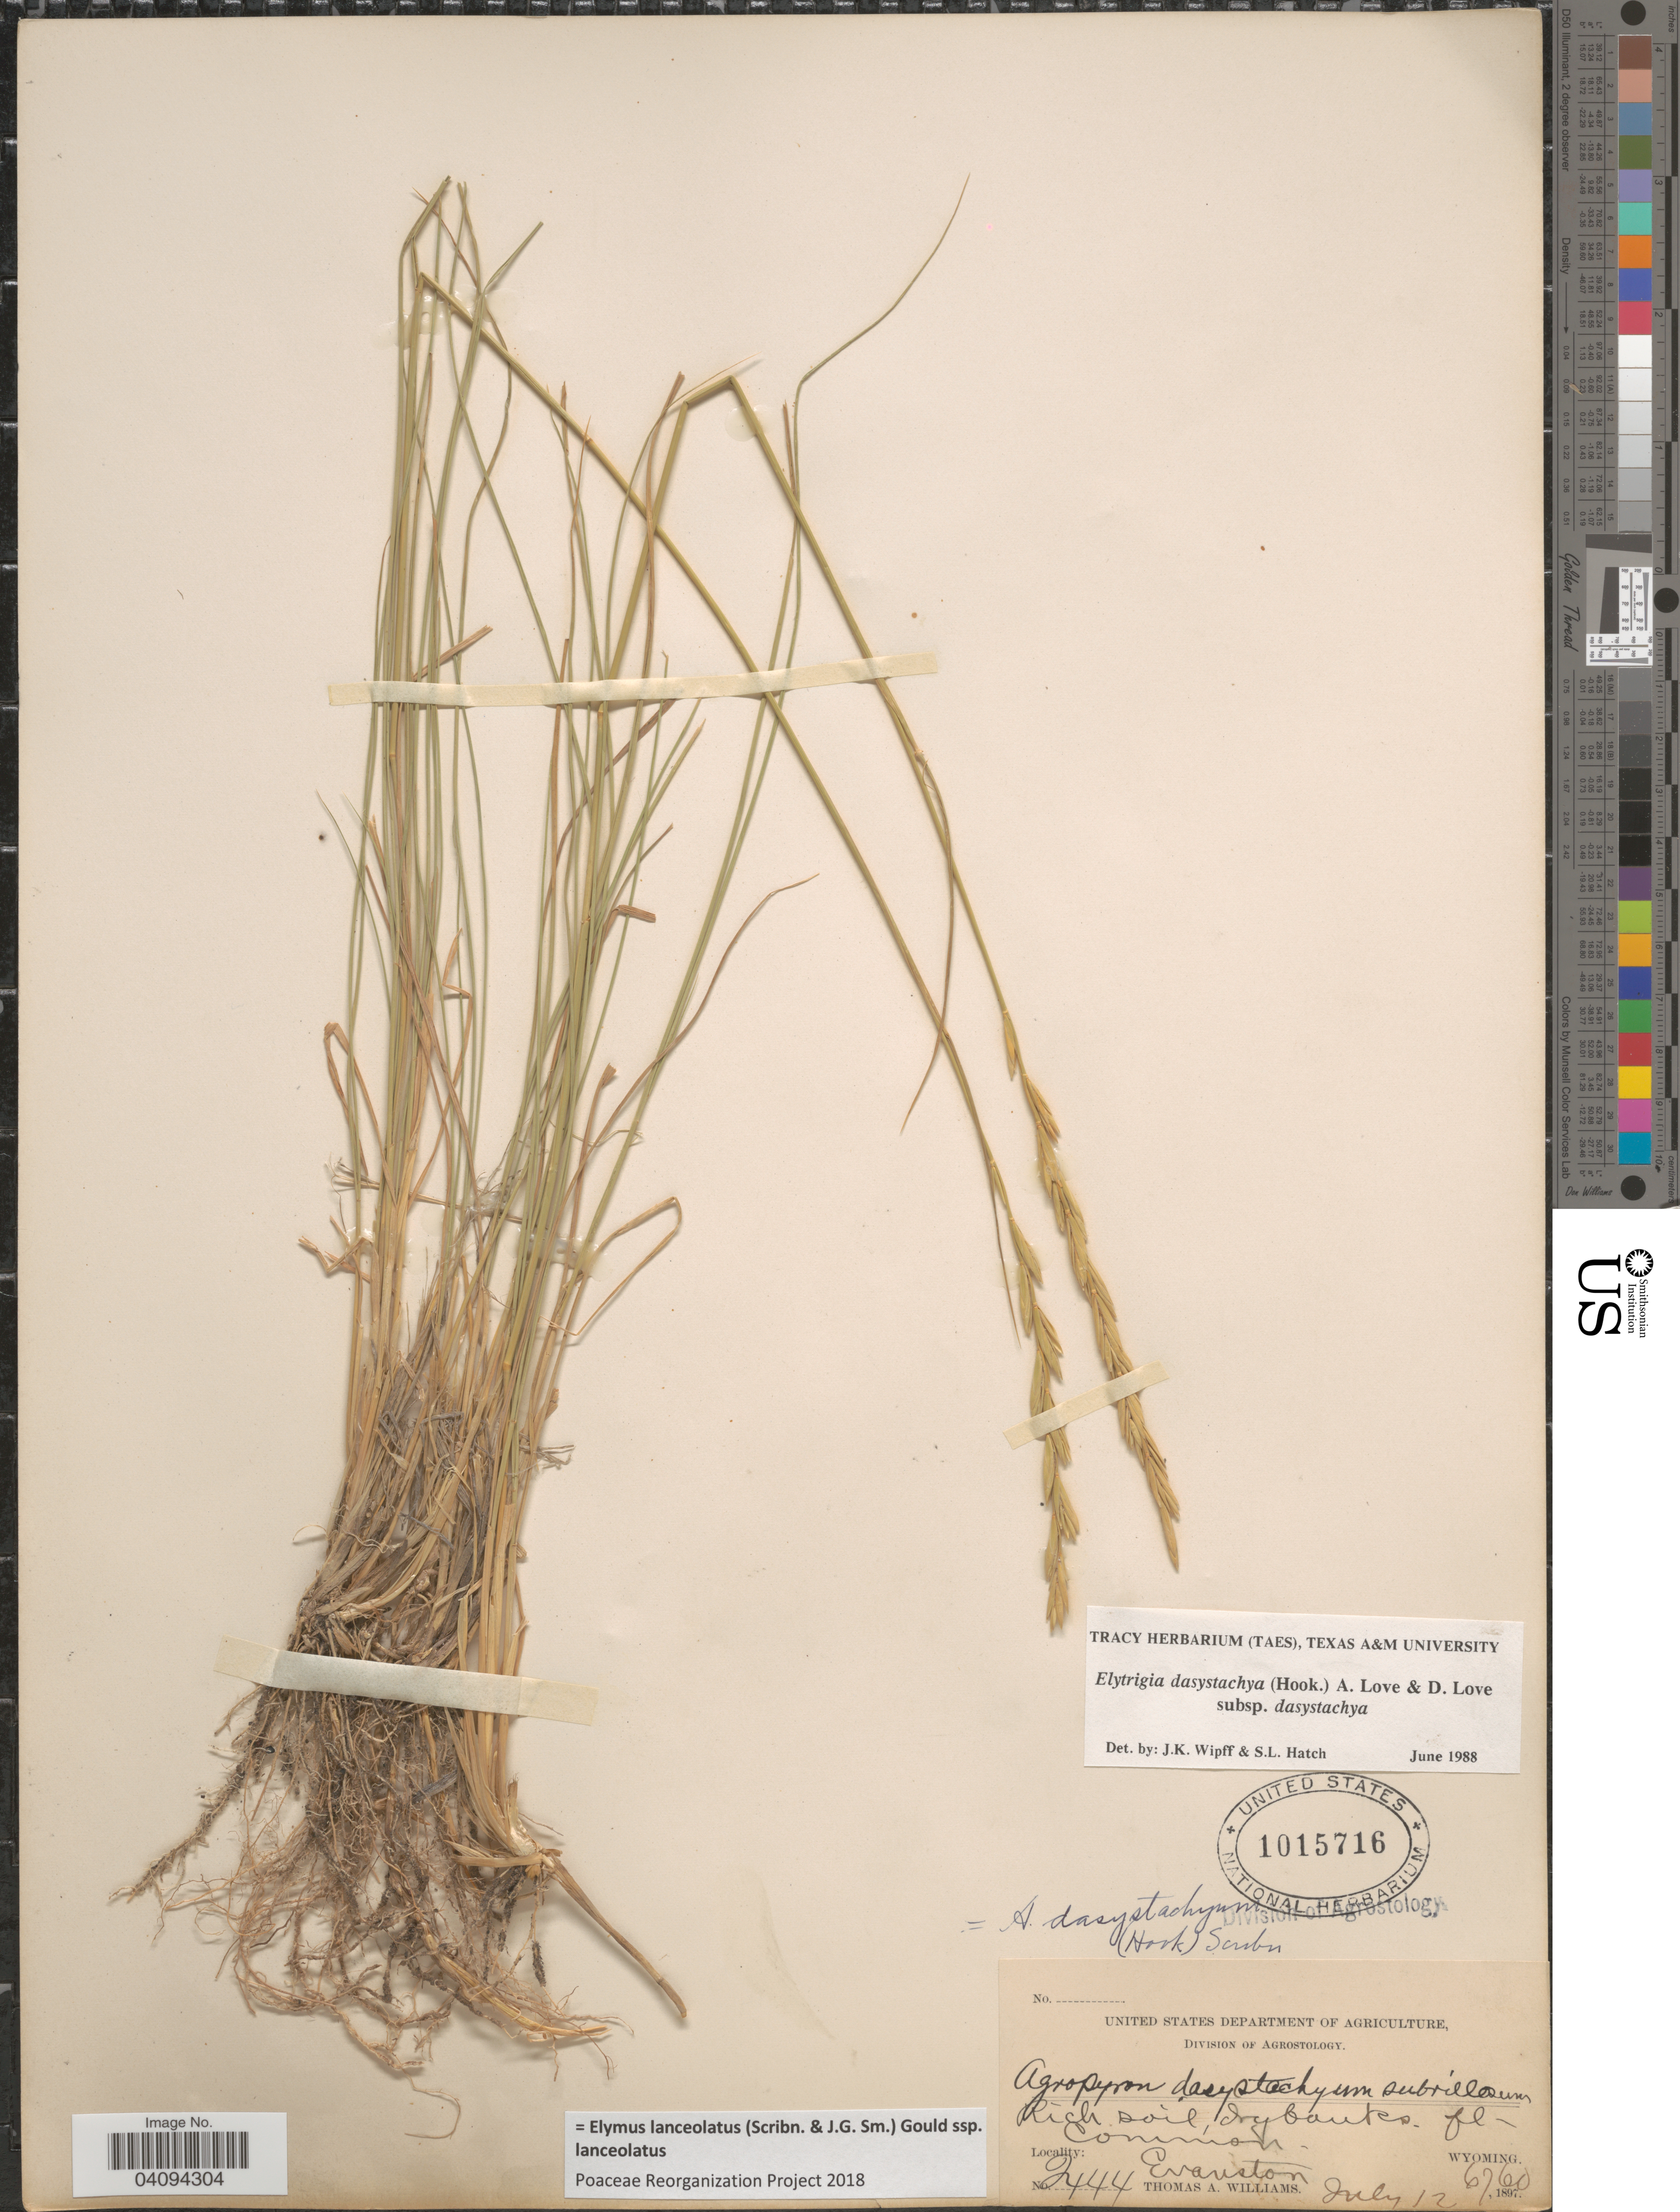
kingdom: Plantae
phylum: Tracheophyta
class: Liliopsida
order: Poales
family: Poaceae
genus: Elymus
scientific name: Elymus lanceolatus subsp. lanceolatus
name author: (Scribn. & J.G. Sm.) Gould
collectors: T. A. Williams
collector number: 2444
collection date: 1897-07-12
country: United States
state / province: Wyoming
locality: Rich soil, dry banks. Evanston.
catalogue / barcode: US 1015716